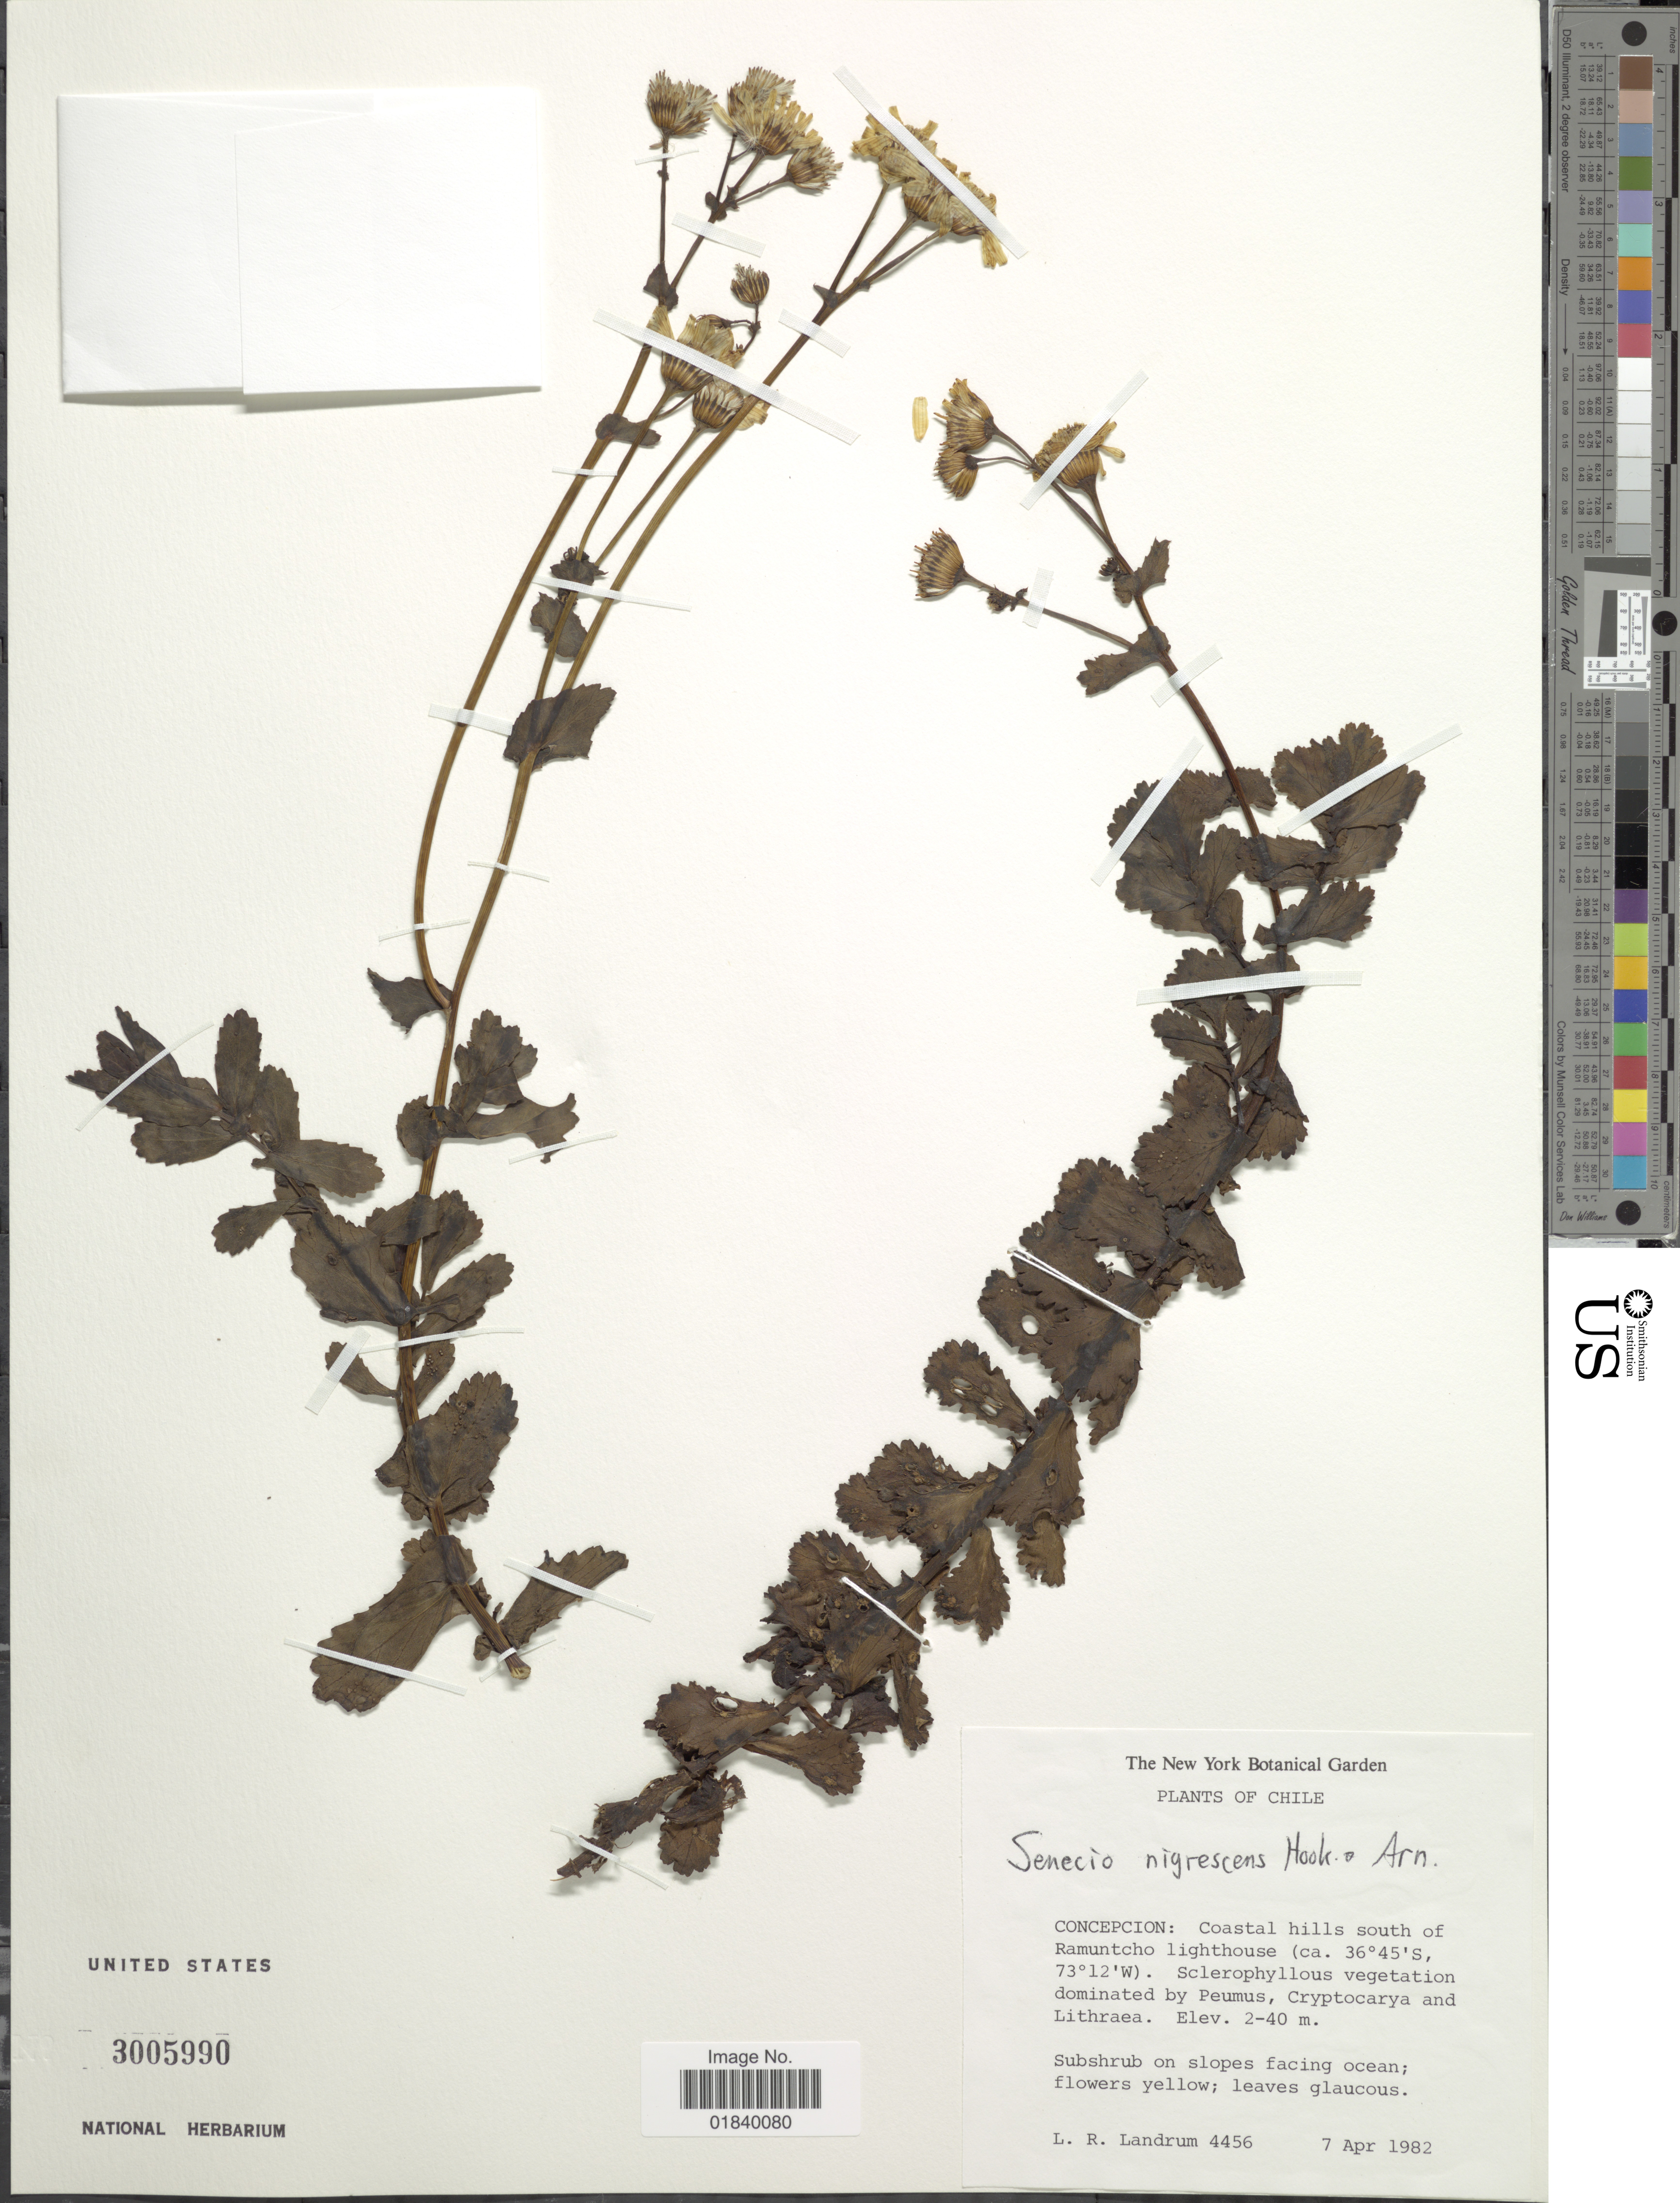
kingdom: Plantae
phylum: Tracheophyta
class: Magnoliopsida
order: Asterales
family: Asteraceae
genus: Senecio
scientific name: Senecio nigrescens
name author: Hook. & Arn.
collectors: L. R. Landrum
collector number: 4456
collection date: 1982-04-07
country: Chile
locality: Concepcion: Coastal hillsouth of Ramuntho lighthouse.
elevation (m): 2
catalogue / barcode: US 3005990